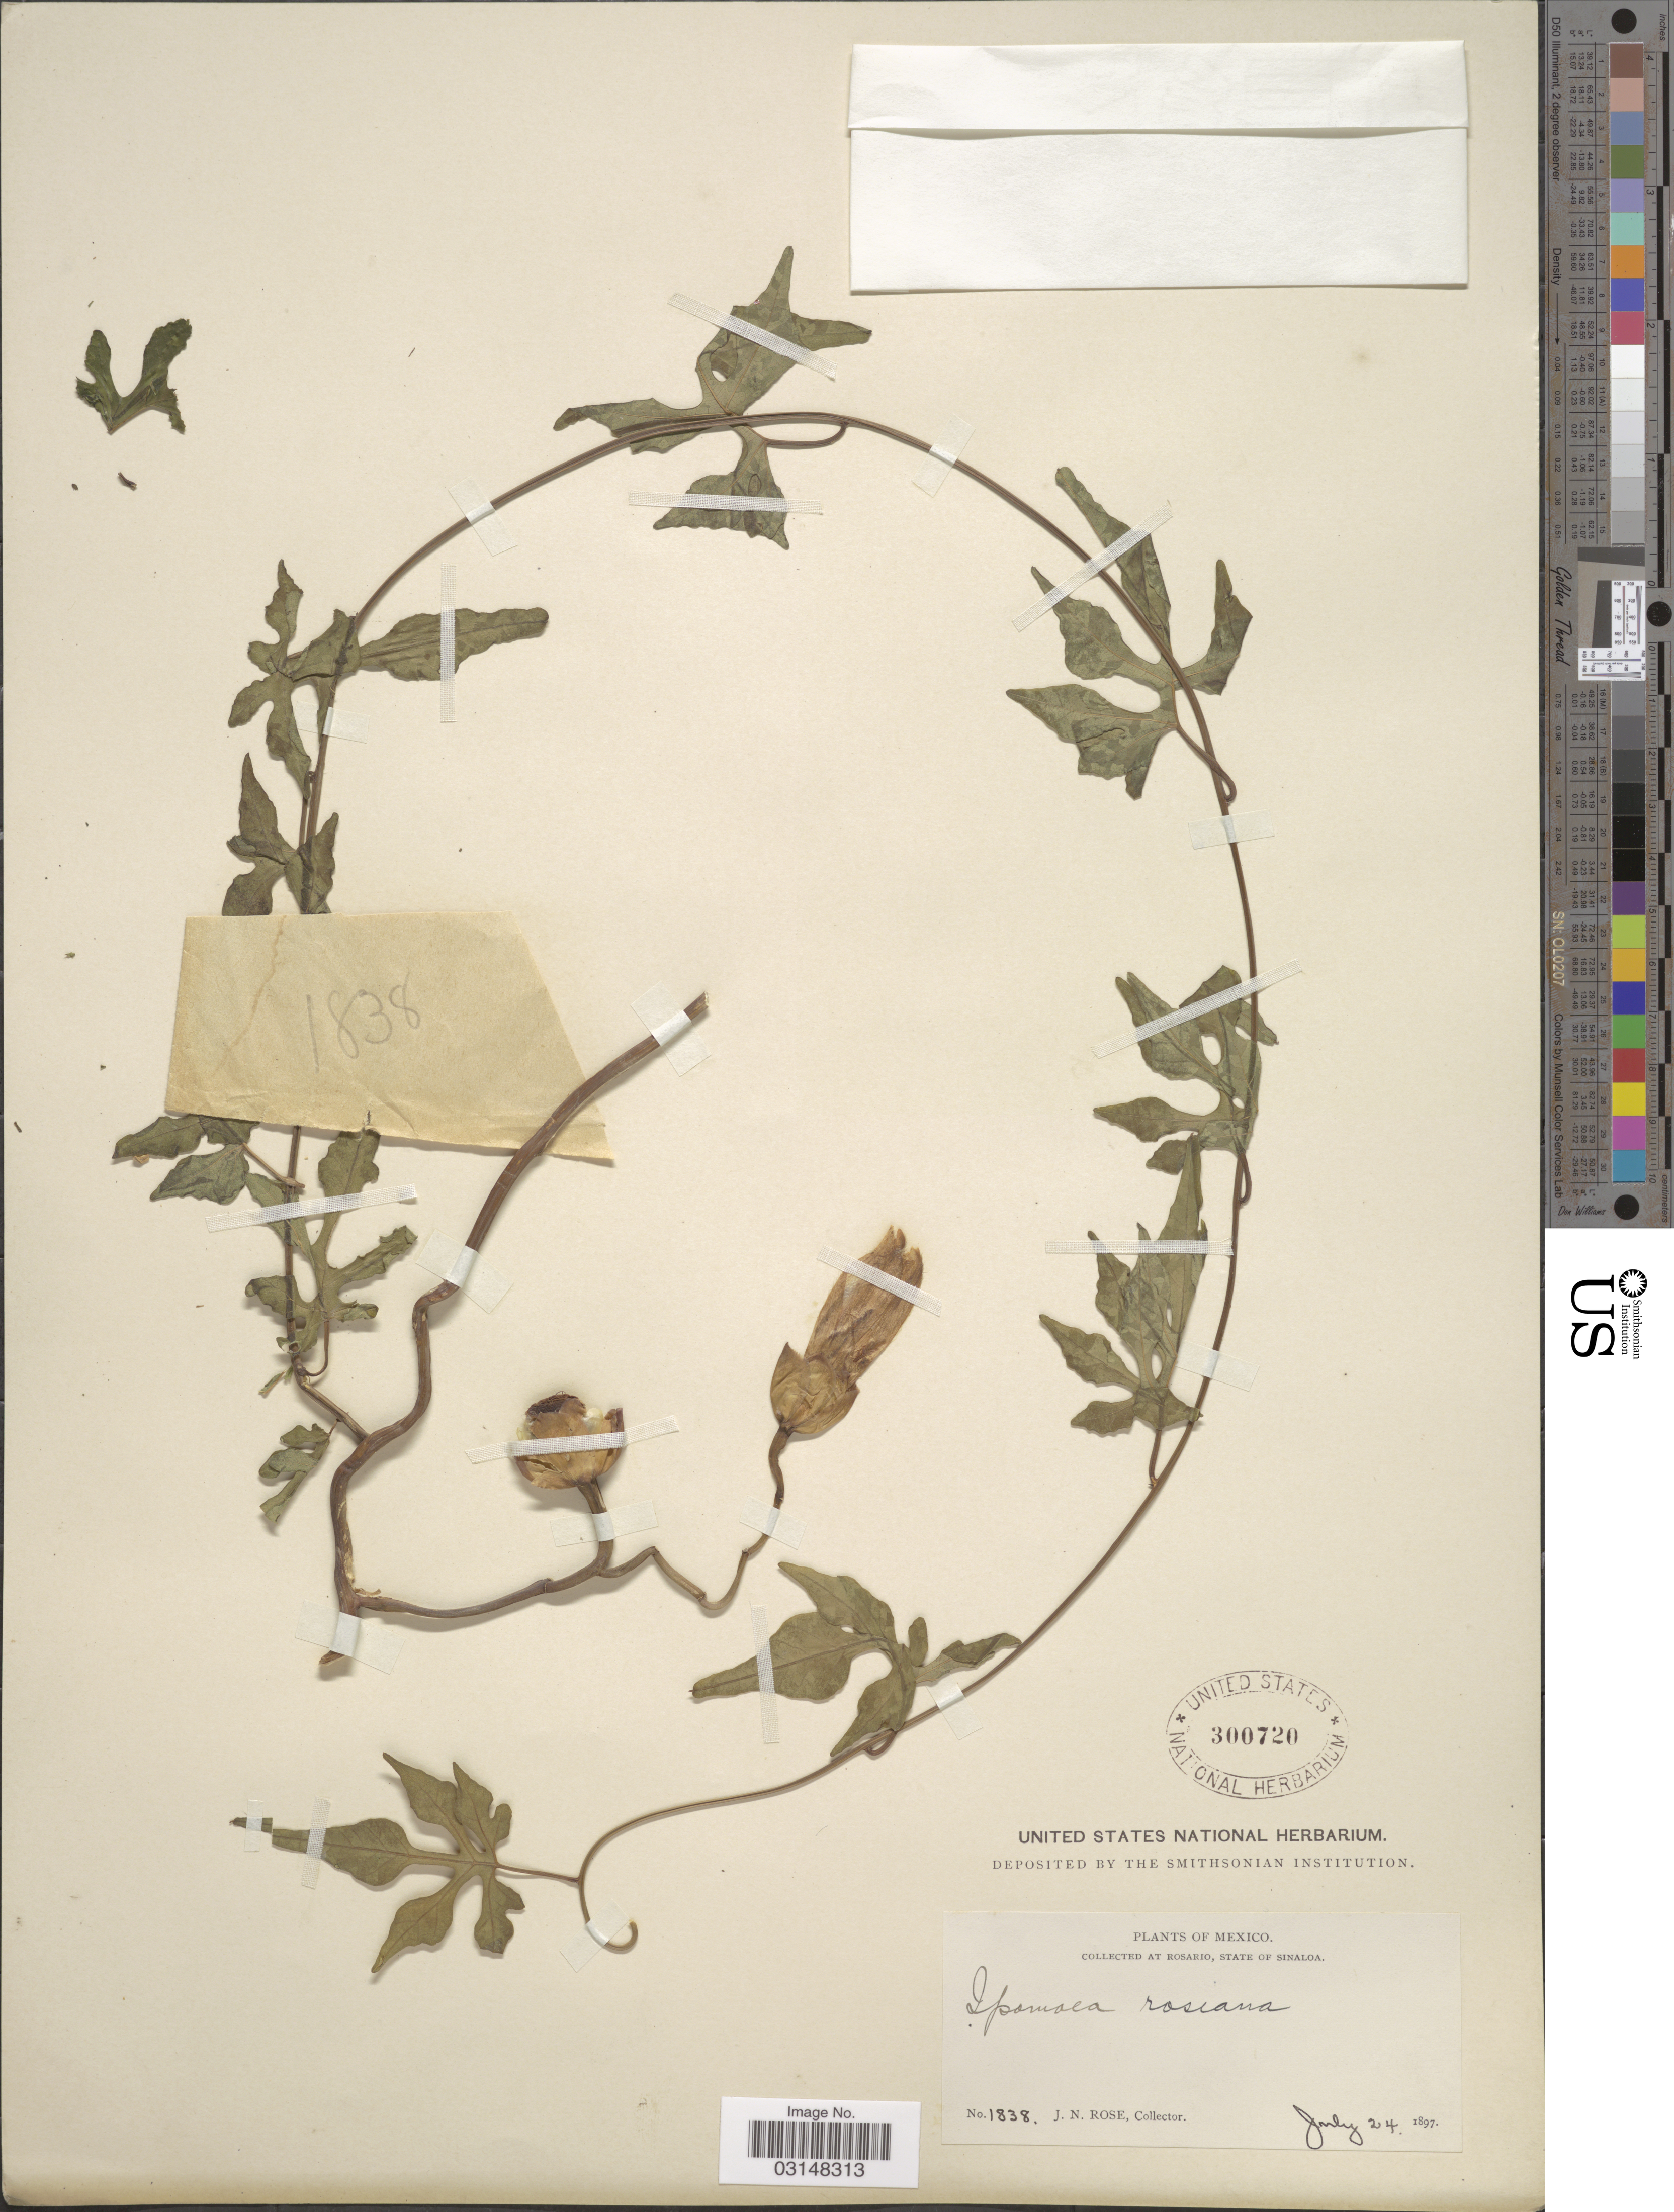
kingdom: Plantae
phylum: Tracheophyta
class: Magnoliopsida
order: Solanales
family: Convolvulaceae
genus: Operculina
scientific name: Operculina roseana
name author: House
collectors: J. N. Rose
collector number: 1838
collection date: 1897-07-24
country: Mexico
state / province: Sinaloa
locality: At Rosario.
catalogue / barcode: US 300720